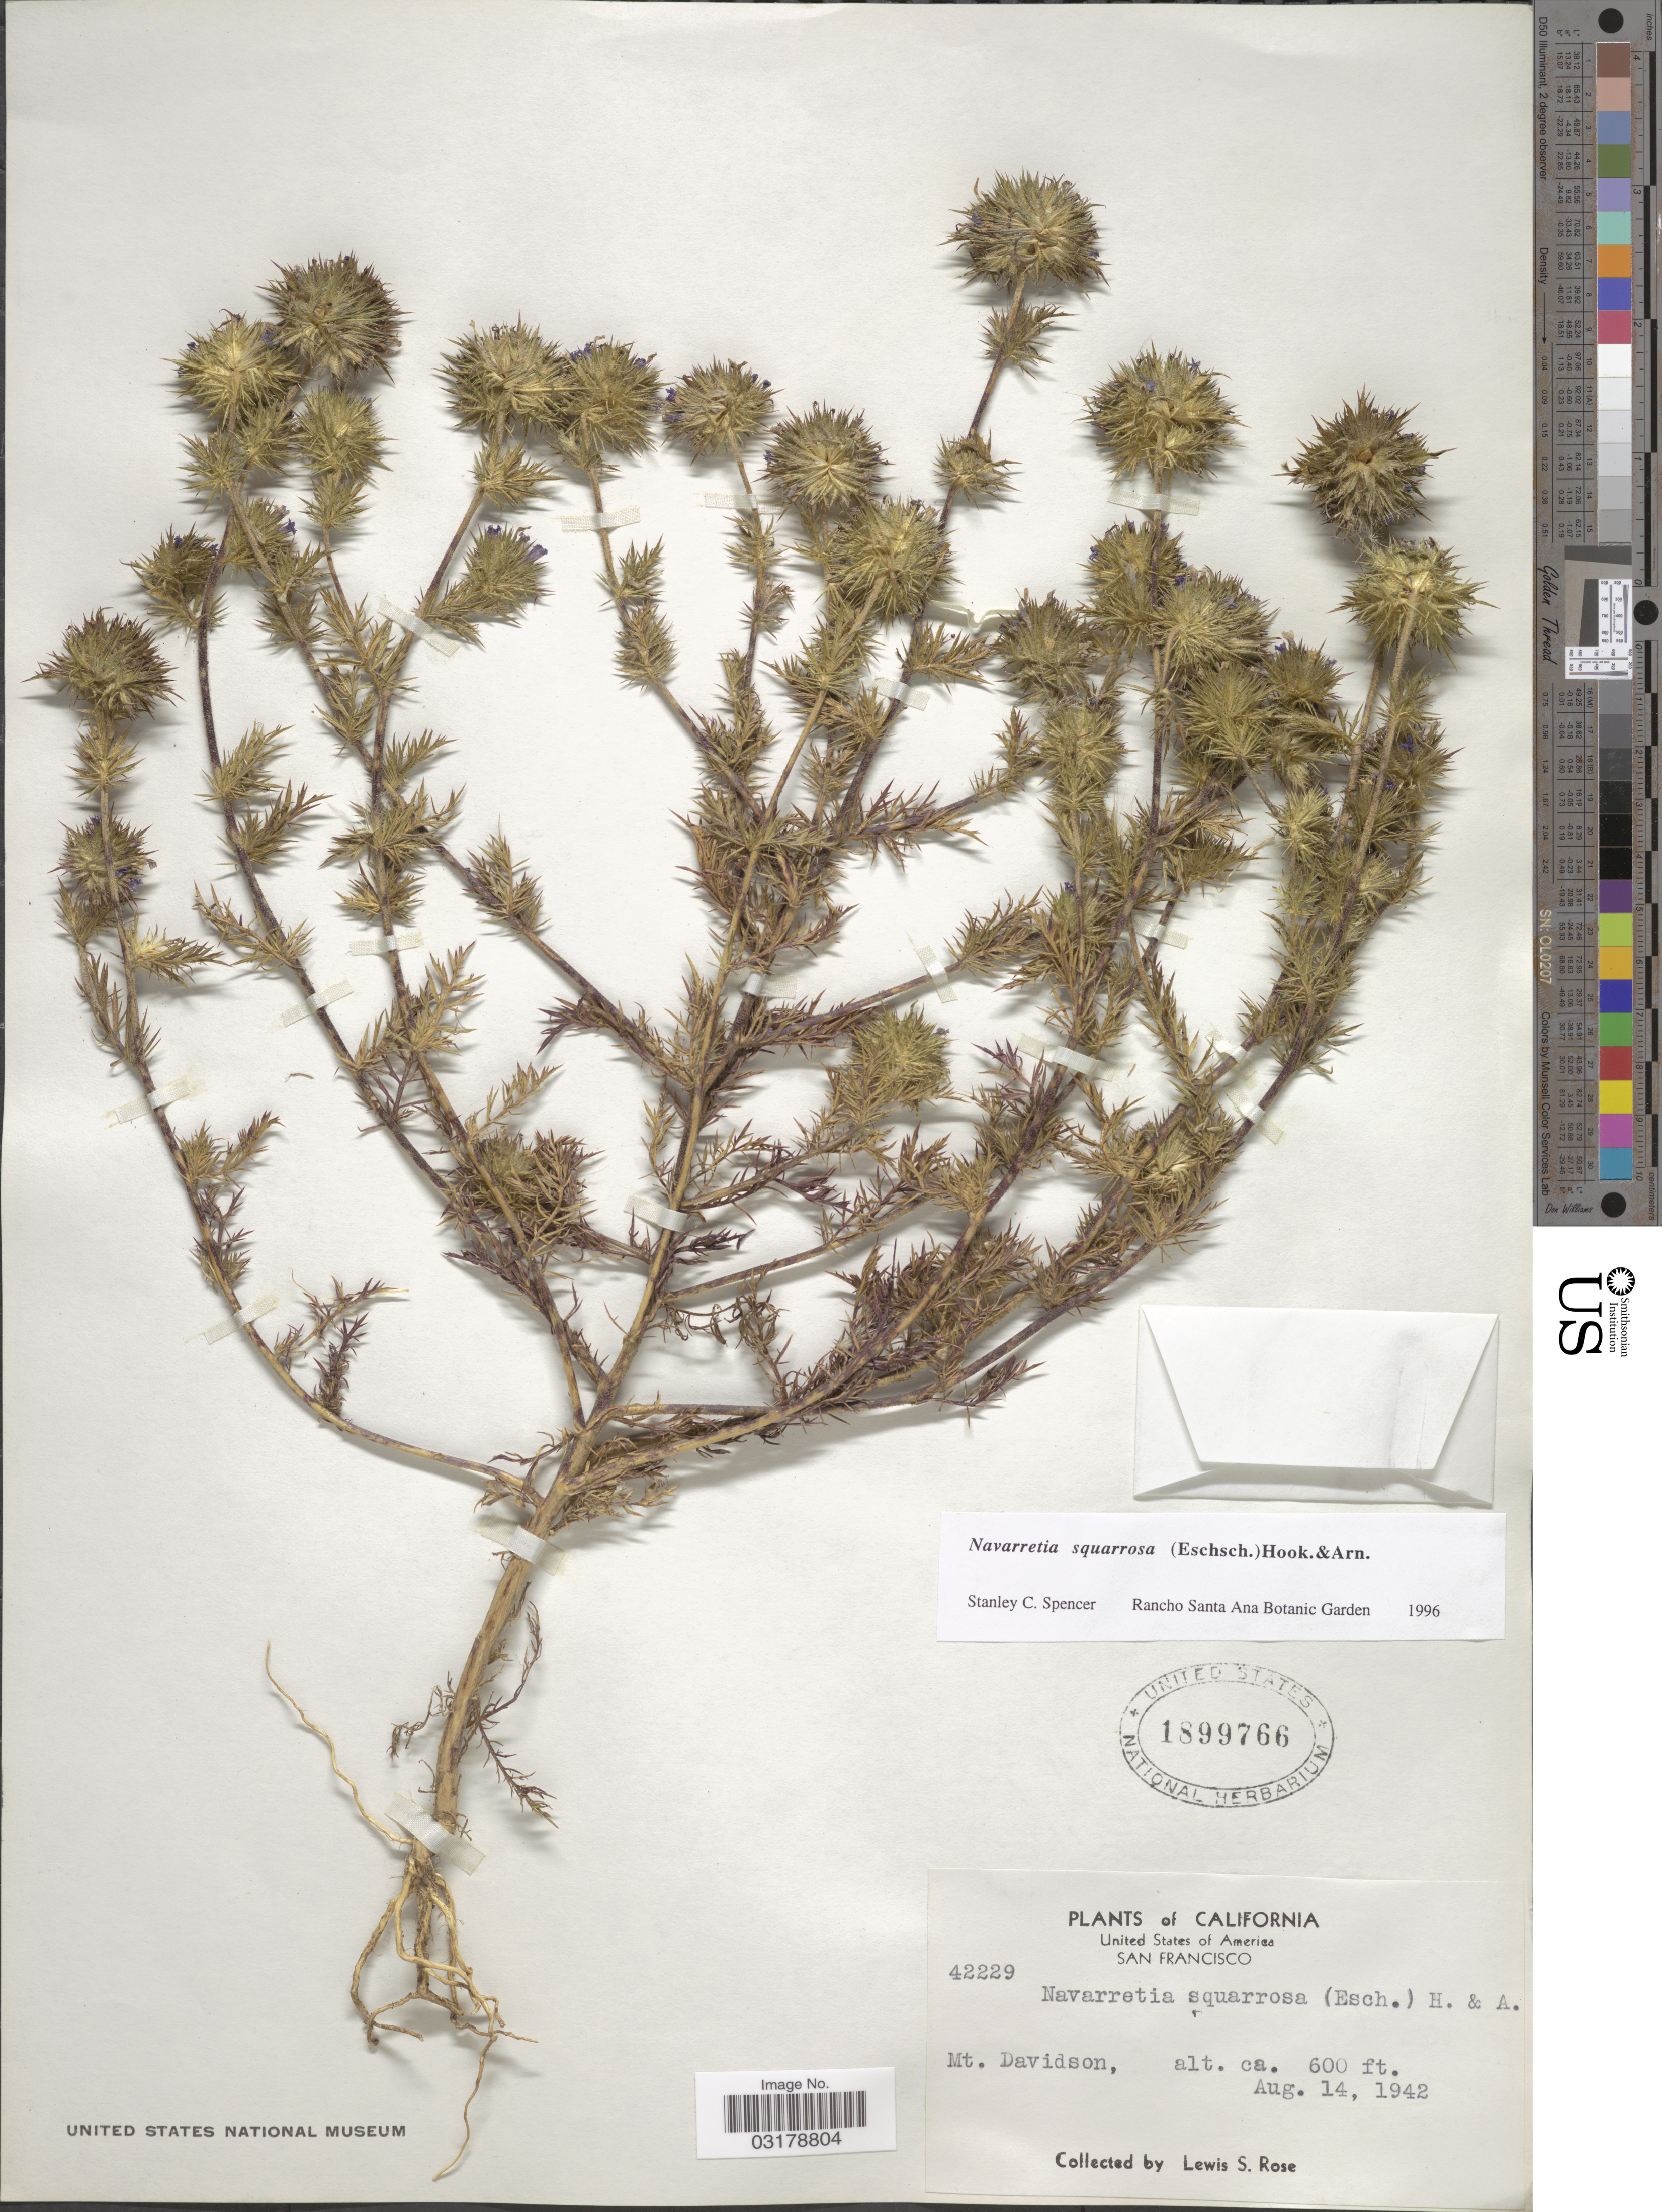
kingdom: Plantae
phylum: Tracheophyta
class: Magnoliopsida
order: Ericales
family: Polemoniaceae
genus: Navarretia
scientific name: Navarretia squarrosa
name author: (Eschsch.) Hook. & Arn.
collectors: L. S. Rose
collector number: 42229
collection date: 1942-08-14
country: United States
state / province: California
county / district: San Francisco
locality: San Francisco. Mt. Davidson.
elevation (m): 183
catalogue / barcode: US 1899766